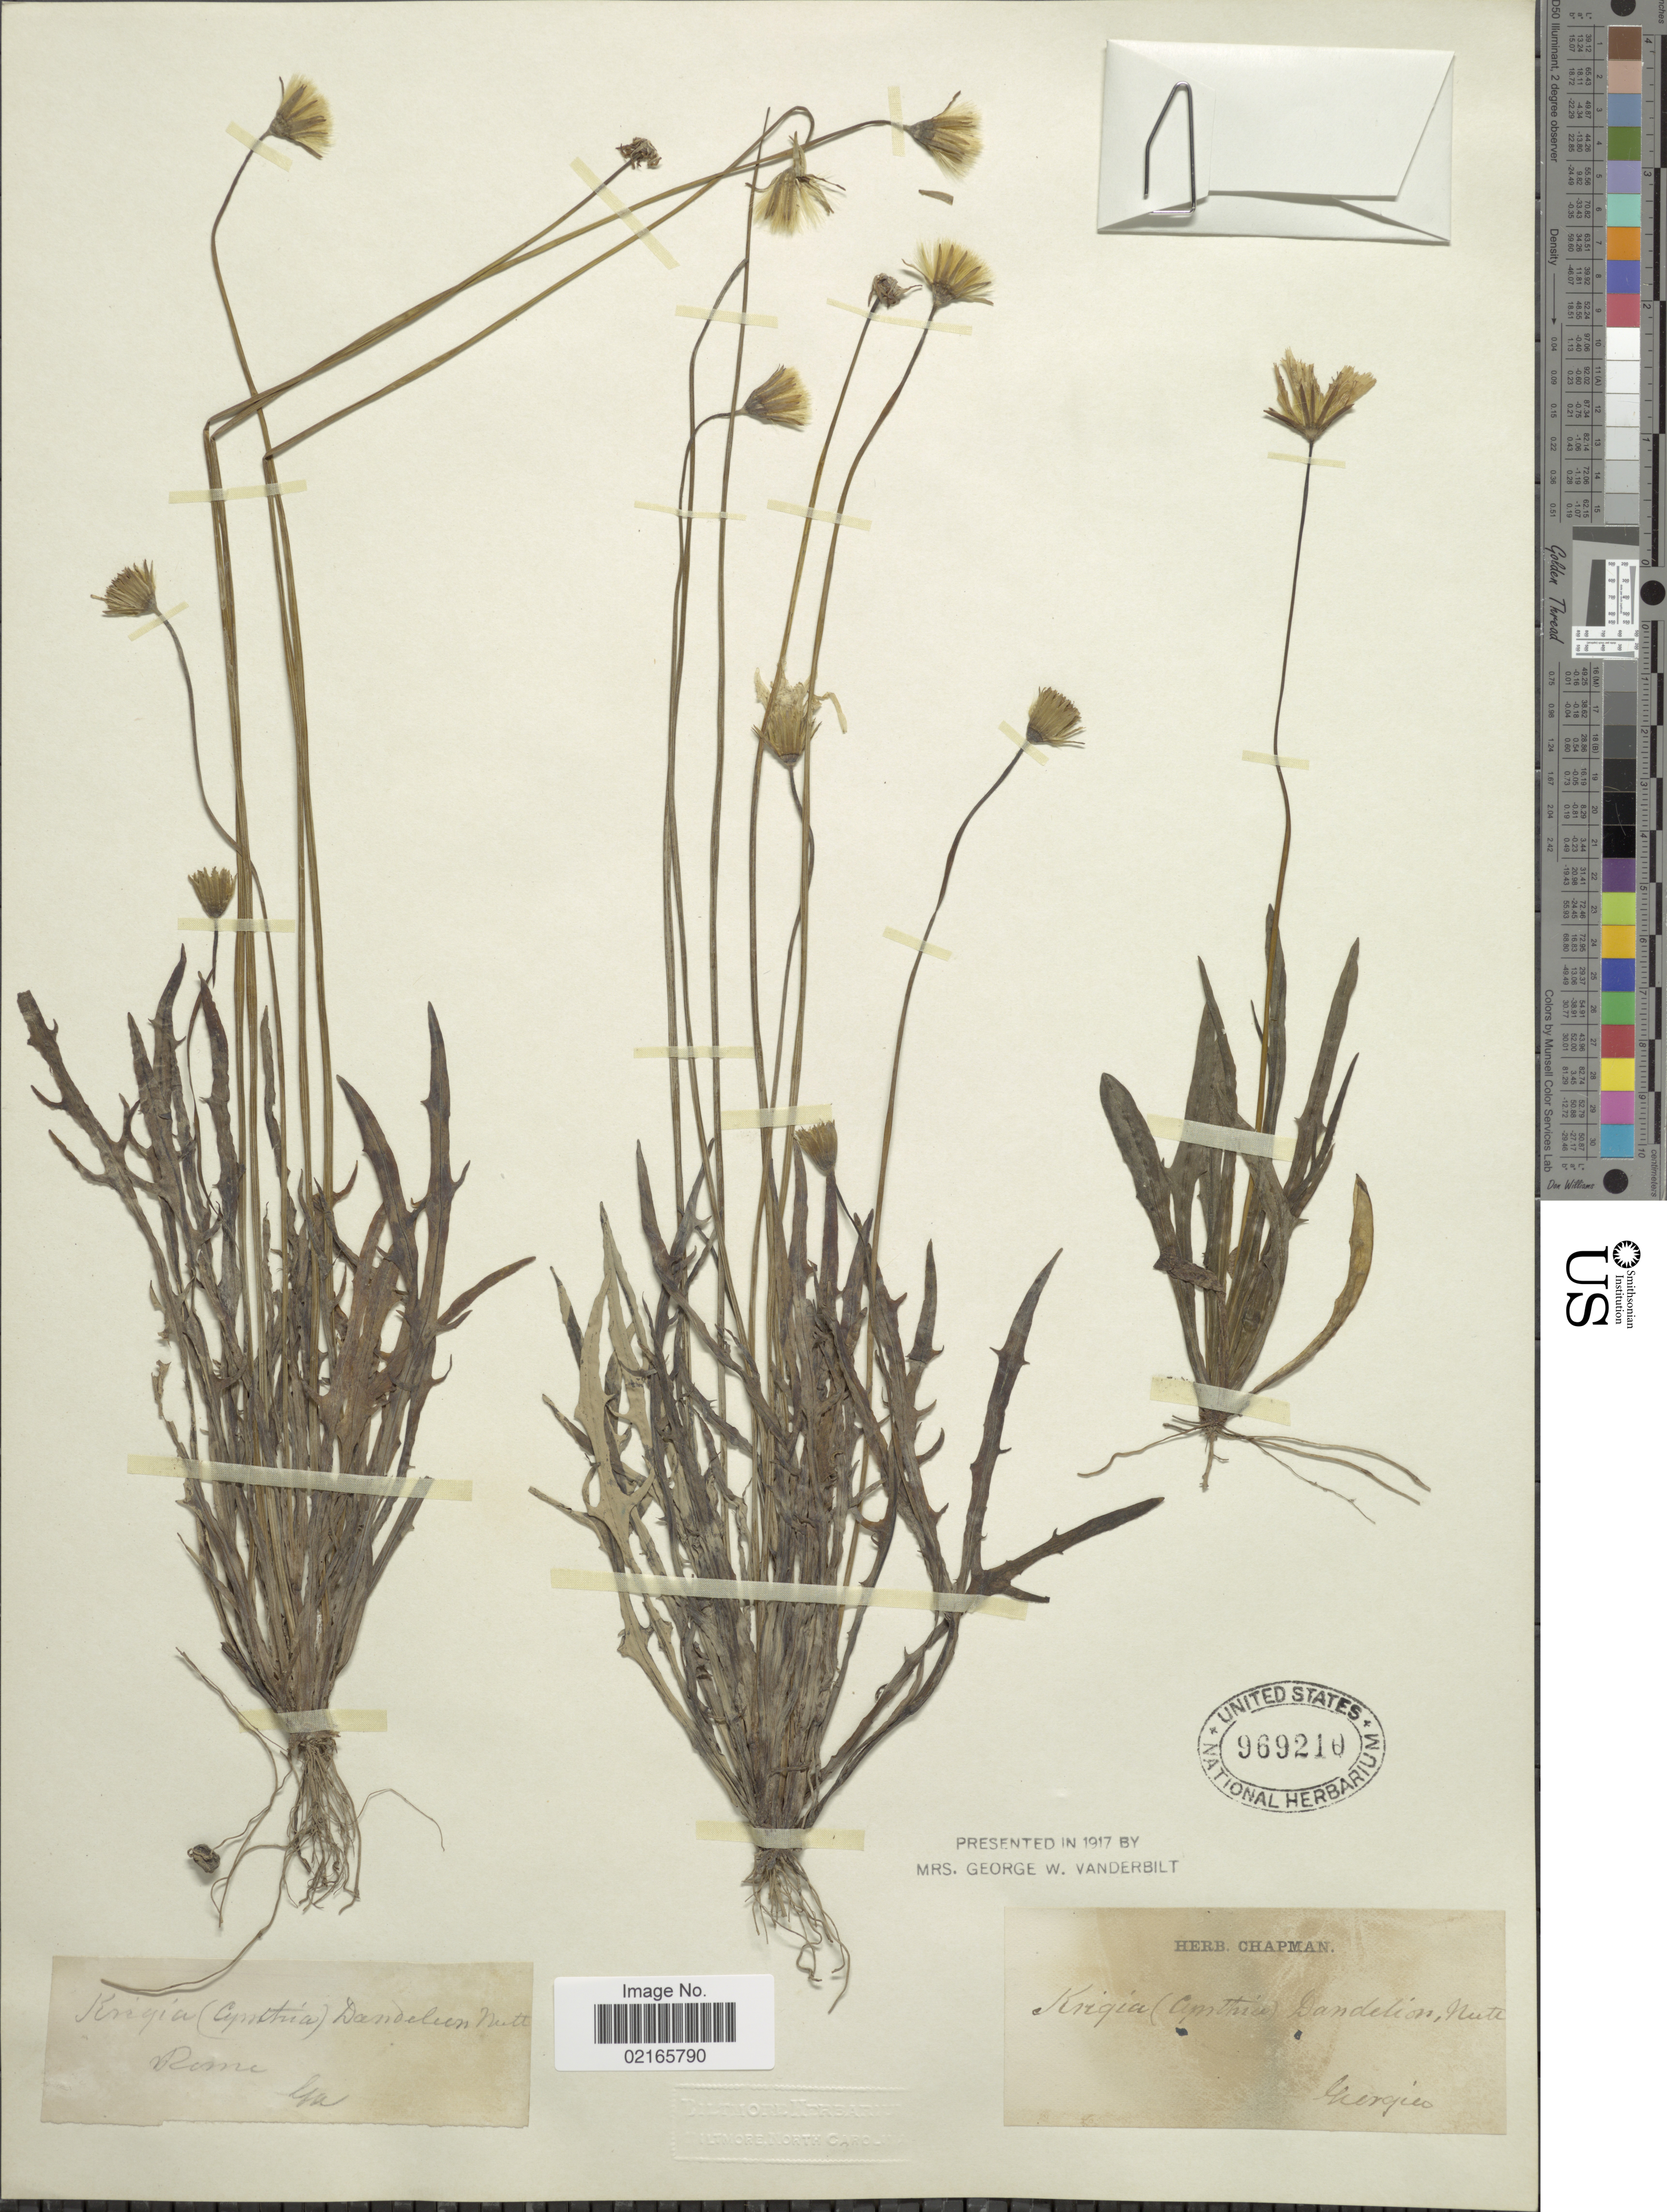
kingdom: Plantae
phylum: Tracheophyta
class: Magnoliopsida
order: Asterales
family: Asteraceae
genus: Krigia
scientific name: Krigia dandelion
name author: (L.) Nutt.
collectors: ex herb. Chapman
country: United States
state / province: Georgia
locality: Rome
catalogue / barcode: US 969210